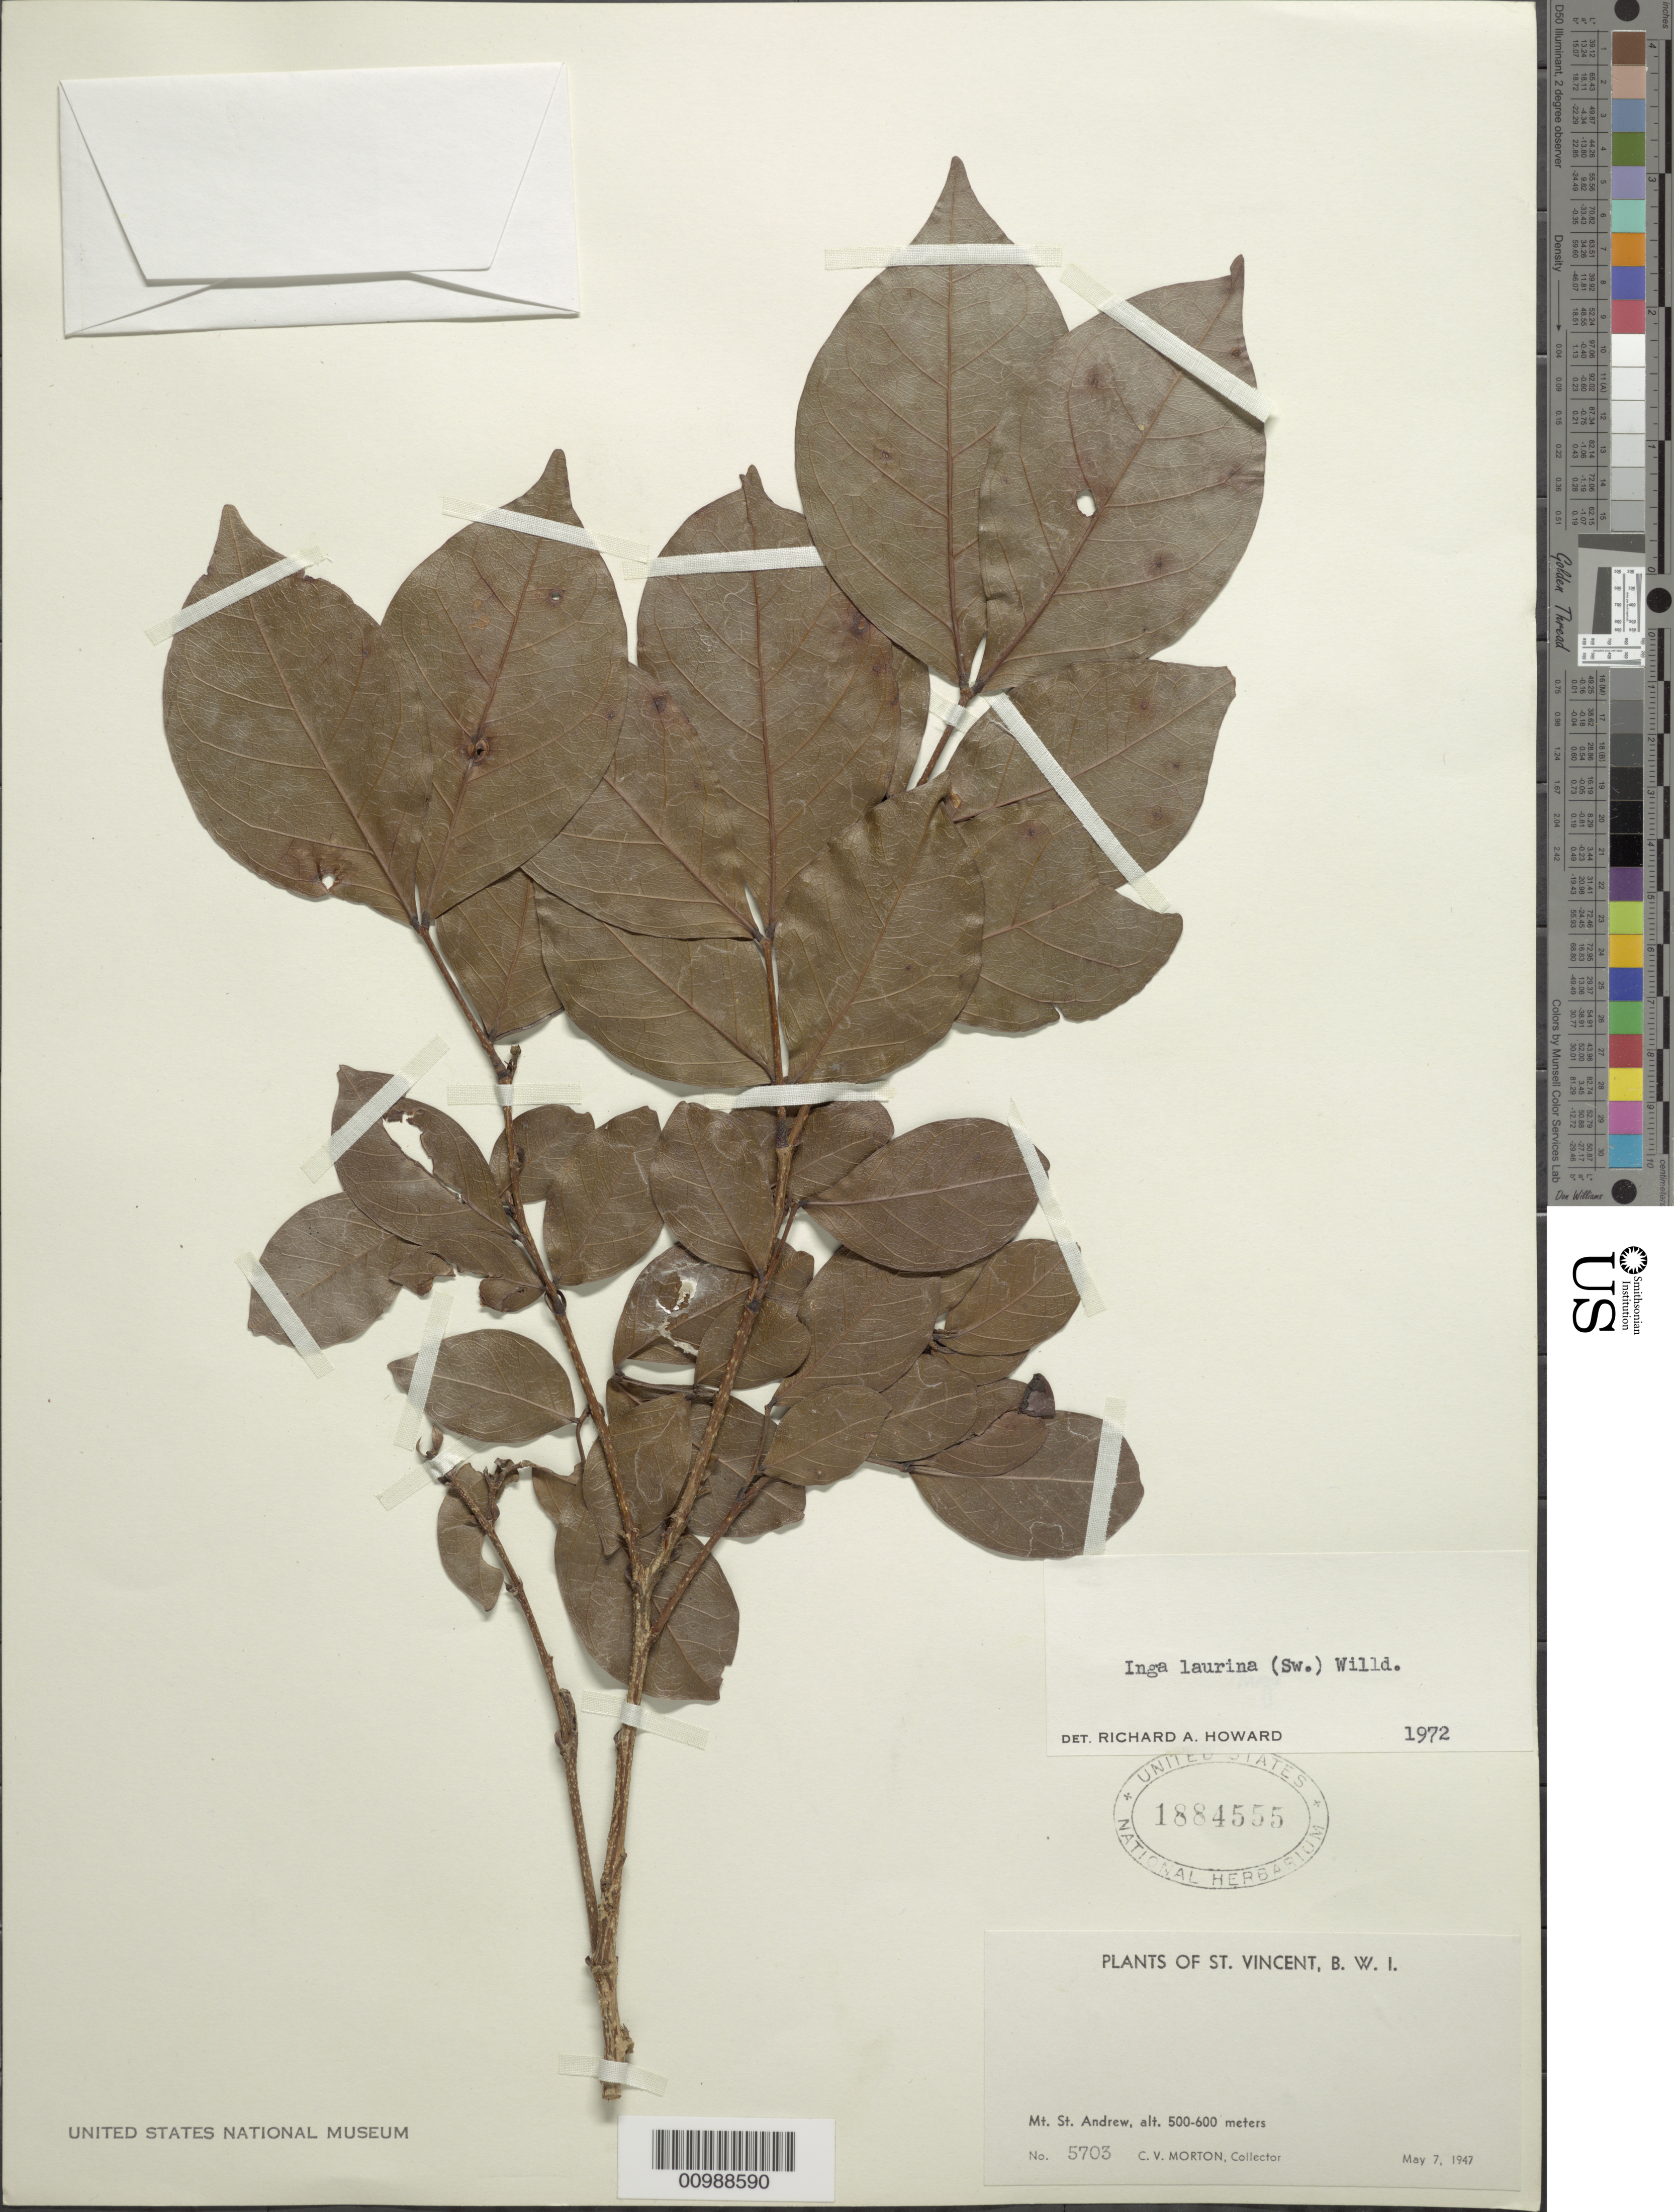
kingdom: Plantae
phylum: Tracheophyta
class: Magnoliopsida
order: Fabales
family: Fabaceae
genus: Inga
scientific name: Inga laurina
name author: (Sw.) Willd.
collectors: C. V. Morton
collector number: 5703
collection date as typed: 07 May 1947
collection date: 1947-05-07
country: St. Vincent - Grenadines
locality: Mount St. Andrew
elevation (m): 500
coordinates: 0 N, 0 E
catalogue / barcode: US 1884555